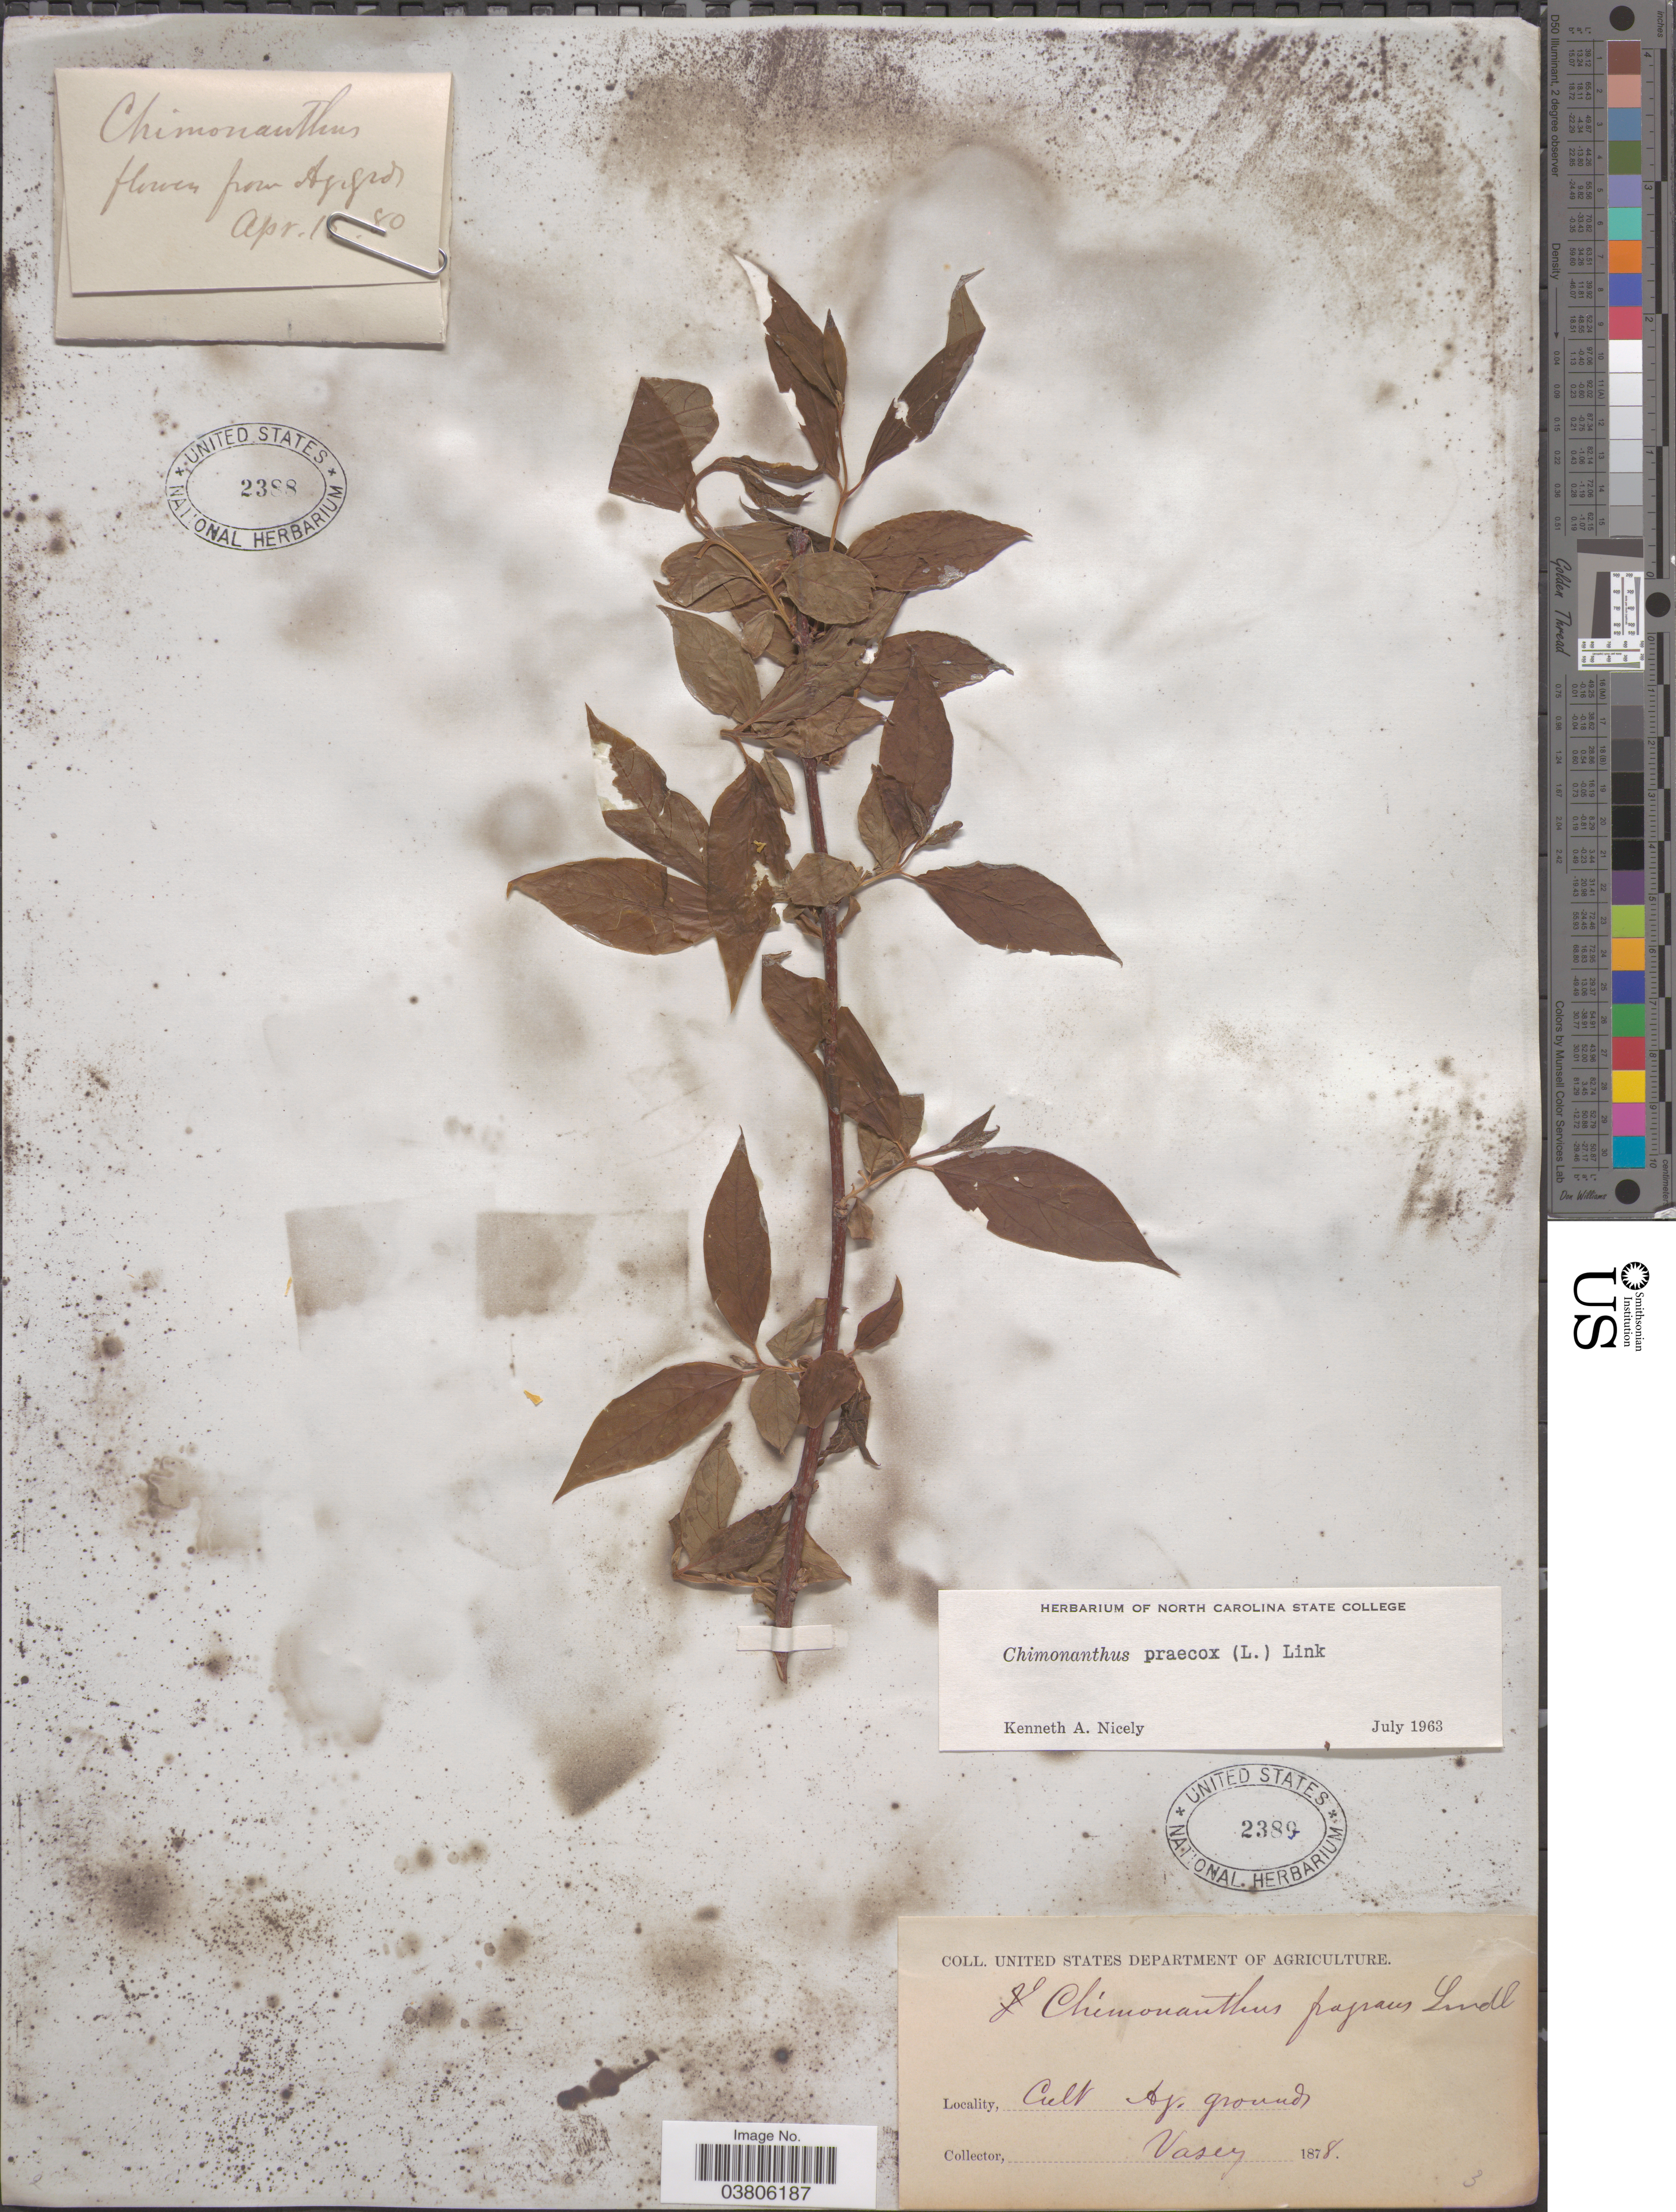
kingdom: Plantae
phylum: Tracheophyta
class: Magnoliopsida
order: Laurales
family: Calycanthaceae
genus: Chimonanthus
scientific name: Chimonanthus praecox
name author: (L.) Link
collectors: Vasey, --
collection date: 1878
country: United States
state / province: District of Columbia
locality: Ag. grounds.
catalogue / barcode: US 2389-2